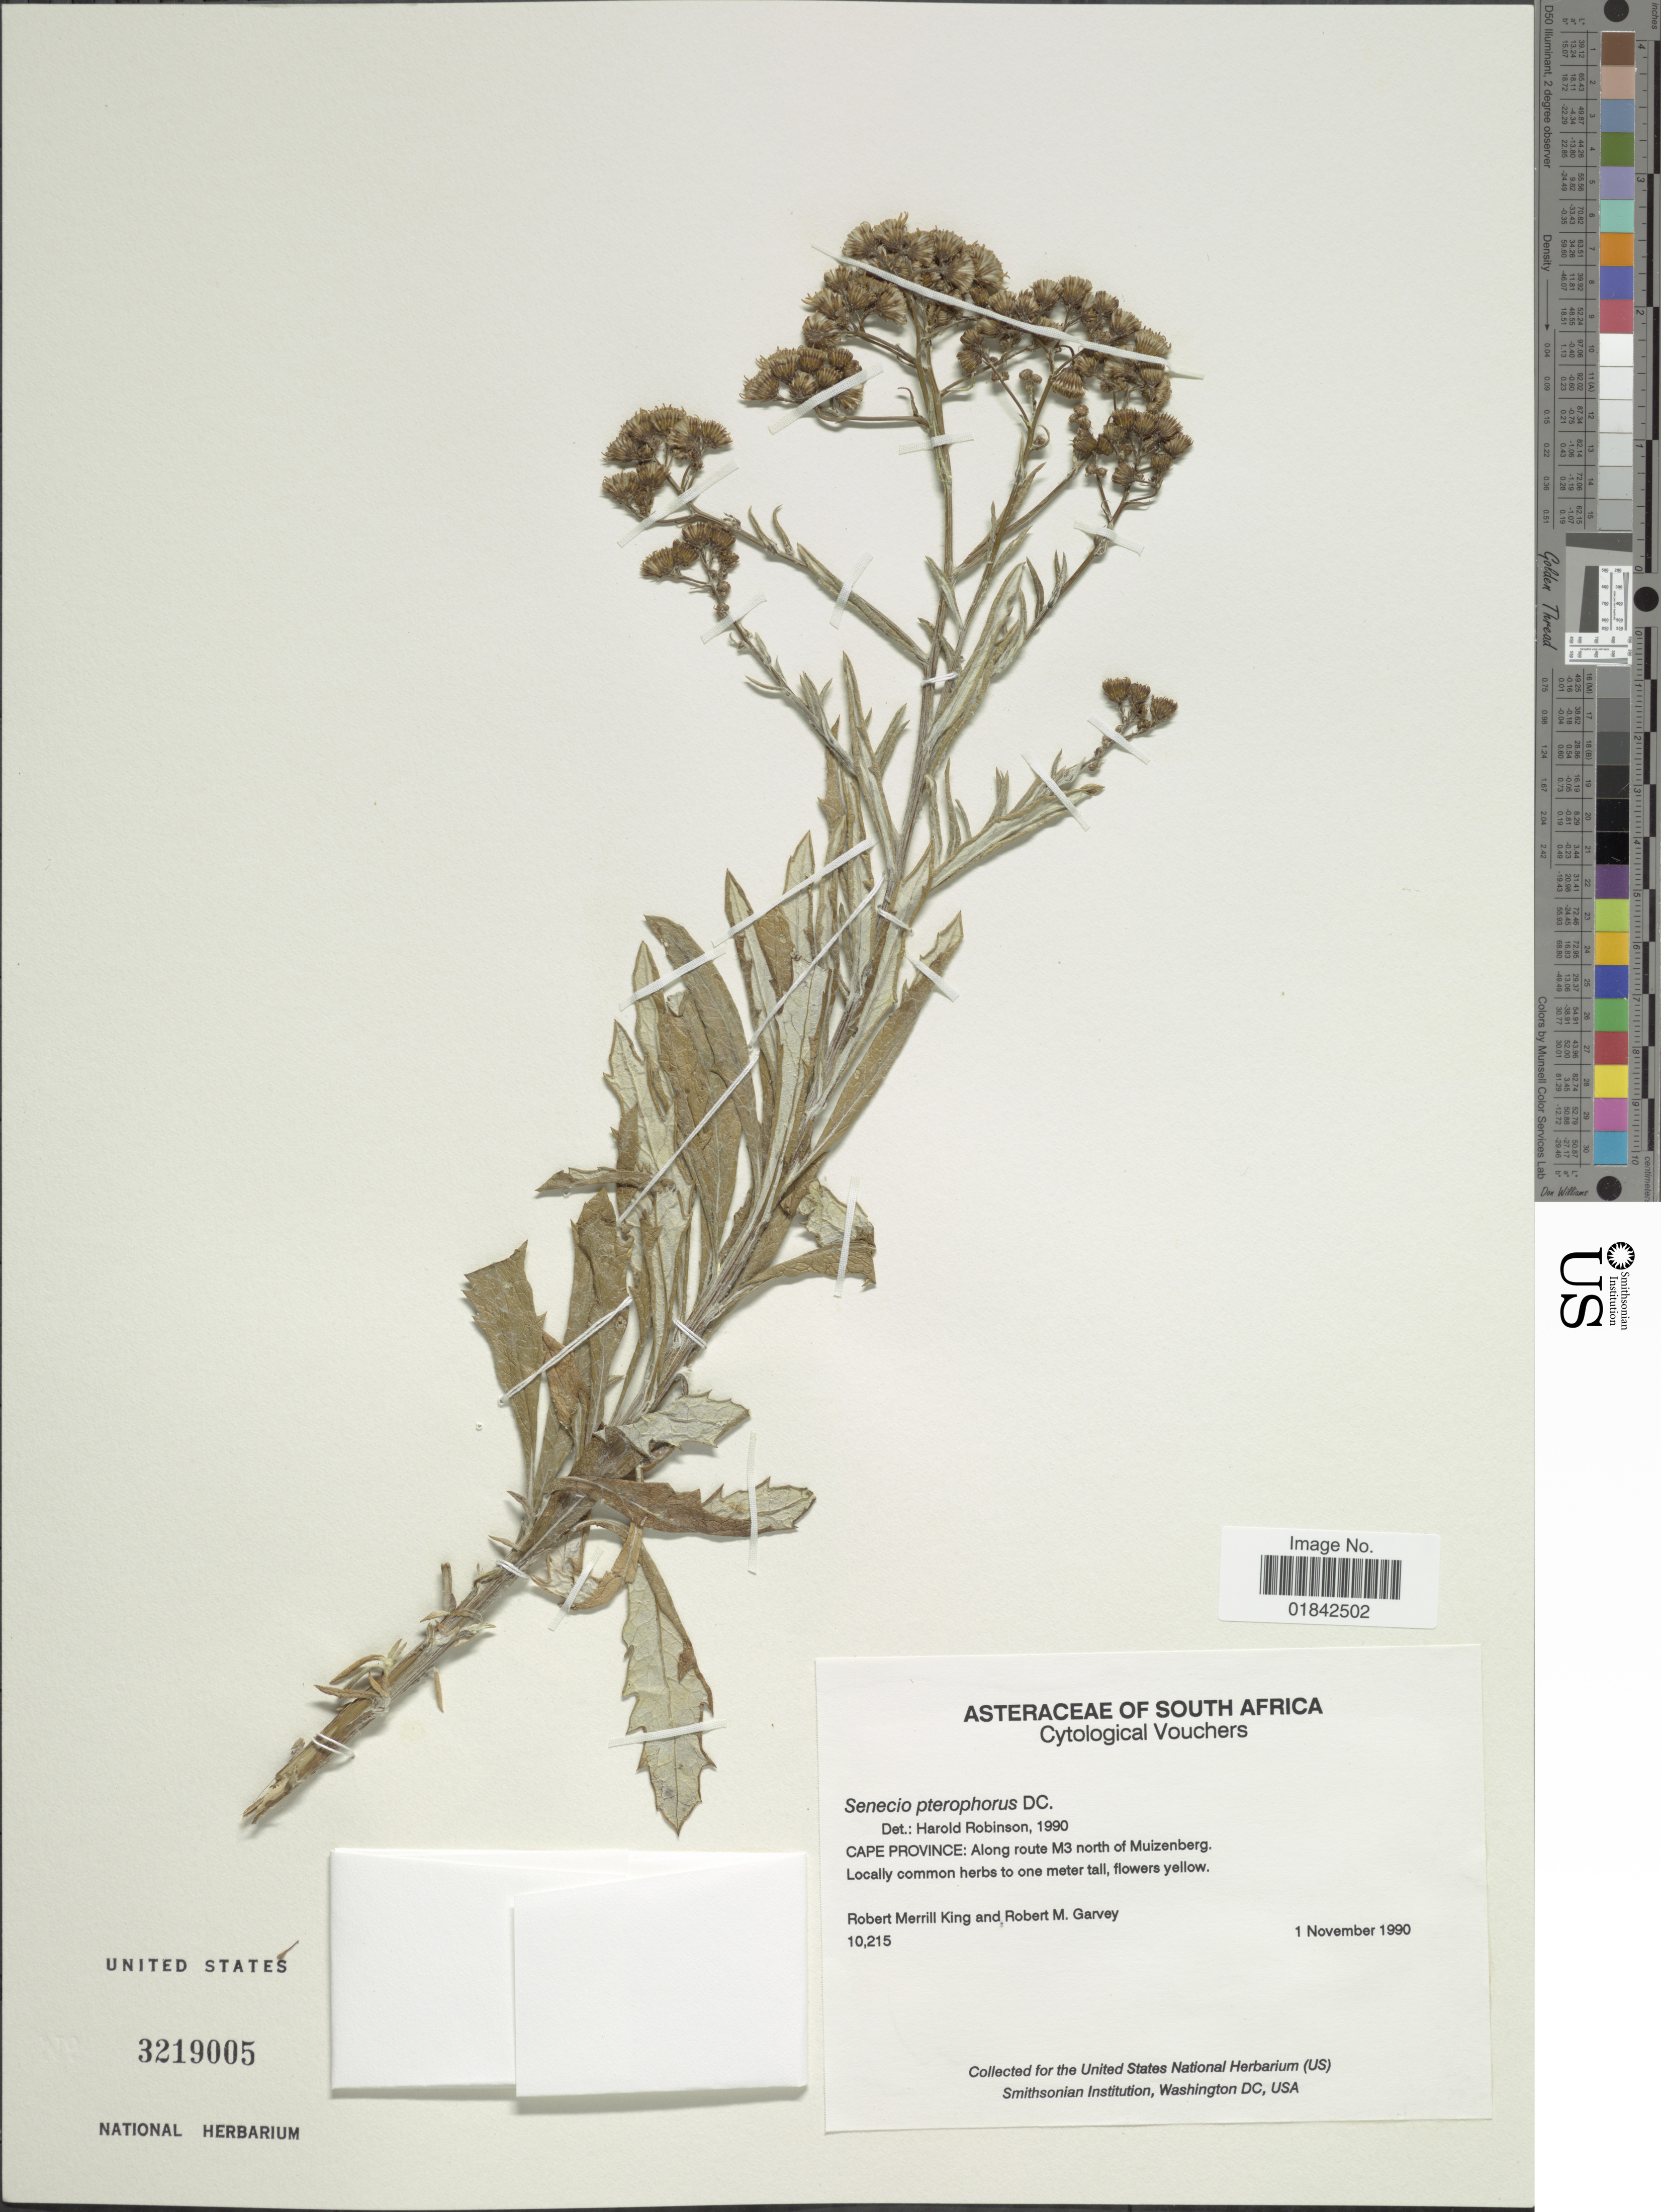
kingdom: Plantae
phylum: Tracheophyta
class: Magnoliopsida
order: Asterales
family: Asteraceae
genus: Senecio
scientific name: Senecio pterophorus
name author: DC.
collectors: R. M. King & R. Garvey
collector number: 10215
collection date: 1990-11-01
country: South Africa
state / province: Western Cape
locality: Along route M3 north of Muizenberg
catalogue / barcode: US 3219005